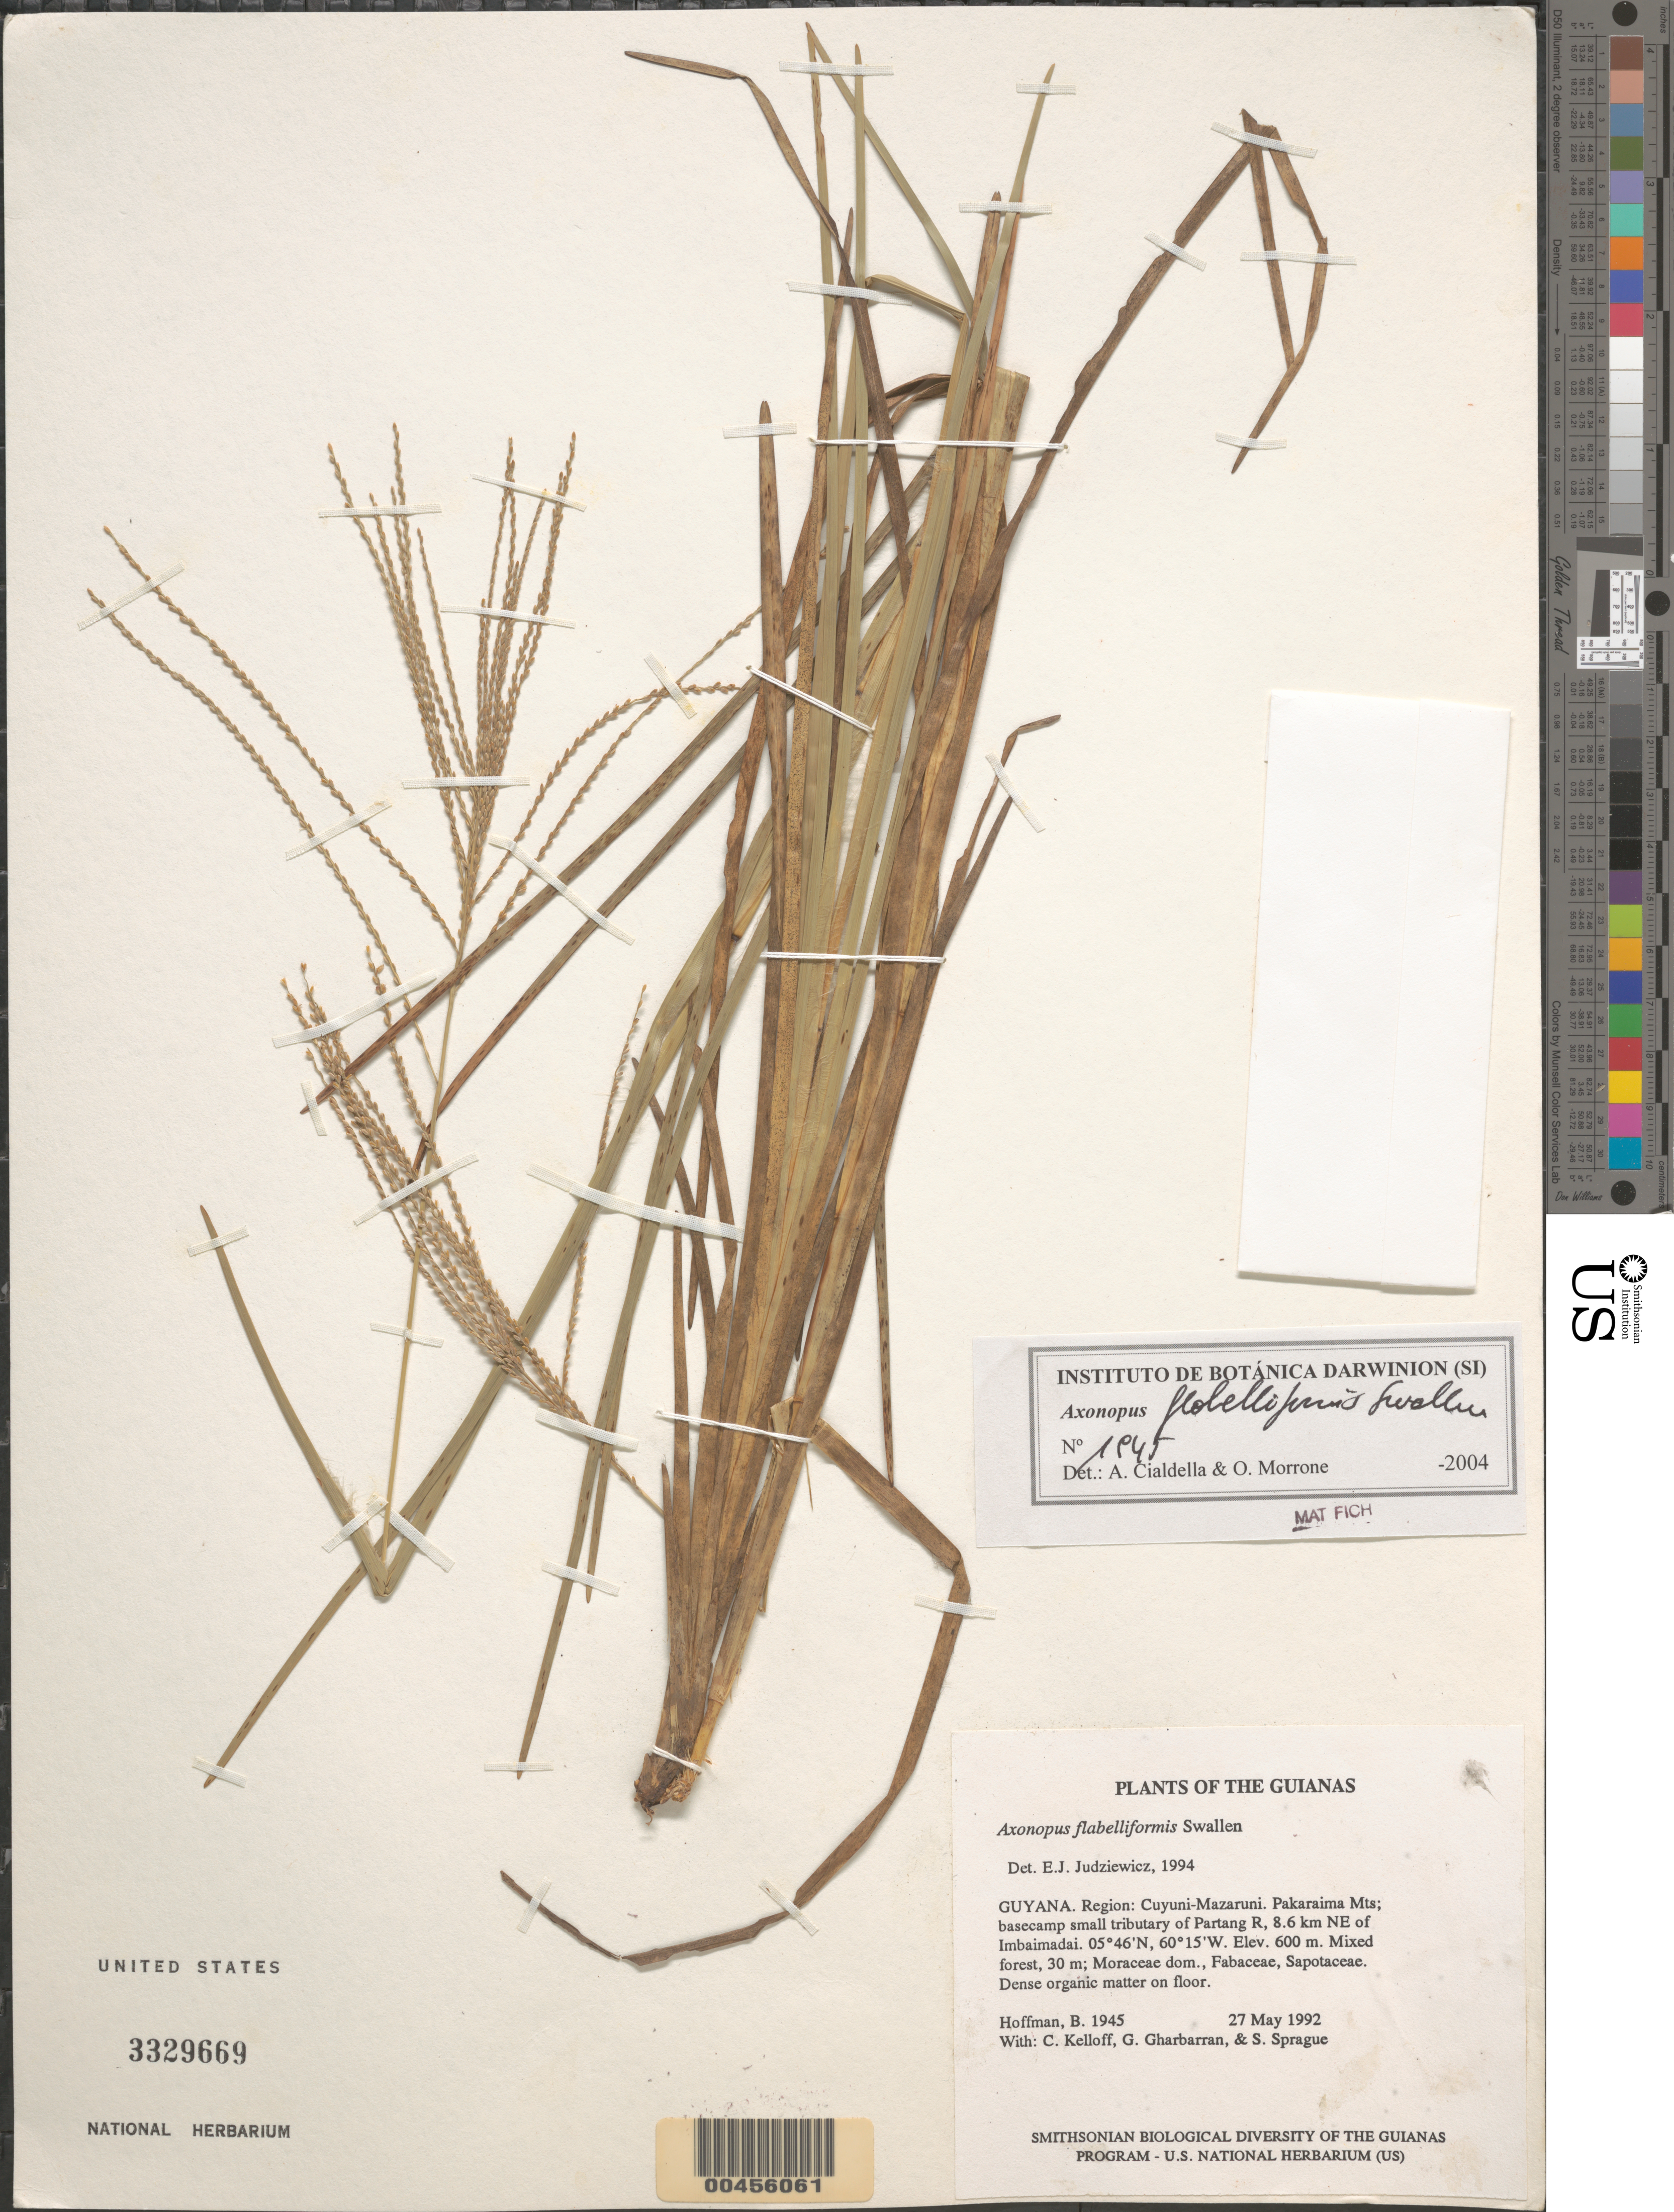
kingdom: Plantae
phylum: Tracheophyta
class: Liliopsida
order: Poales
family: Poaceae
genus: Axonopus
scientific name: Axonopus flabelliformis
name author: Swallen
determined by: Judziewicz, E. J.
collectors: B. Hoffman, C. L. Kelloff, G. Gharbarran & S. Sprague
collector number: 1945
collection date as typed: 27 May 1992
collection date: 1992-05-27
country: Guyana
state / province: Cuyuni-Mazaruni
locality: Pakaraima Mts; basecamp on small tributary of Partang River, 8.6 km NE of Imbaimadai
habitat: Mixed forest, 30 m; Moraceae dom., Fabaceae, Sapotaceae. Dense organic matter on floor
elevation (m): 600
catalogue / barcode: US 3329669